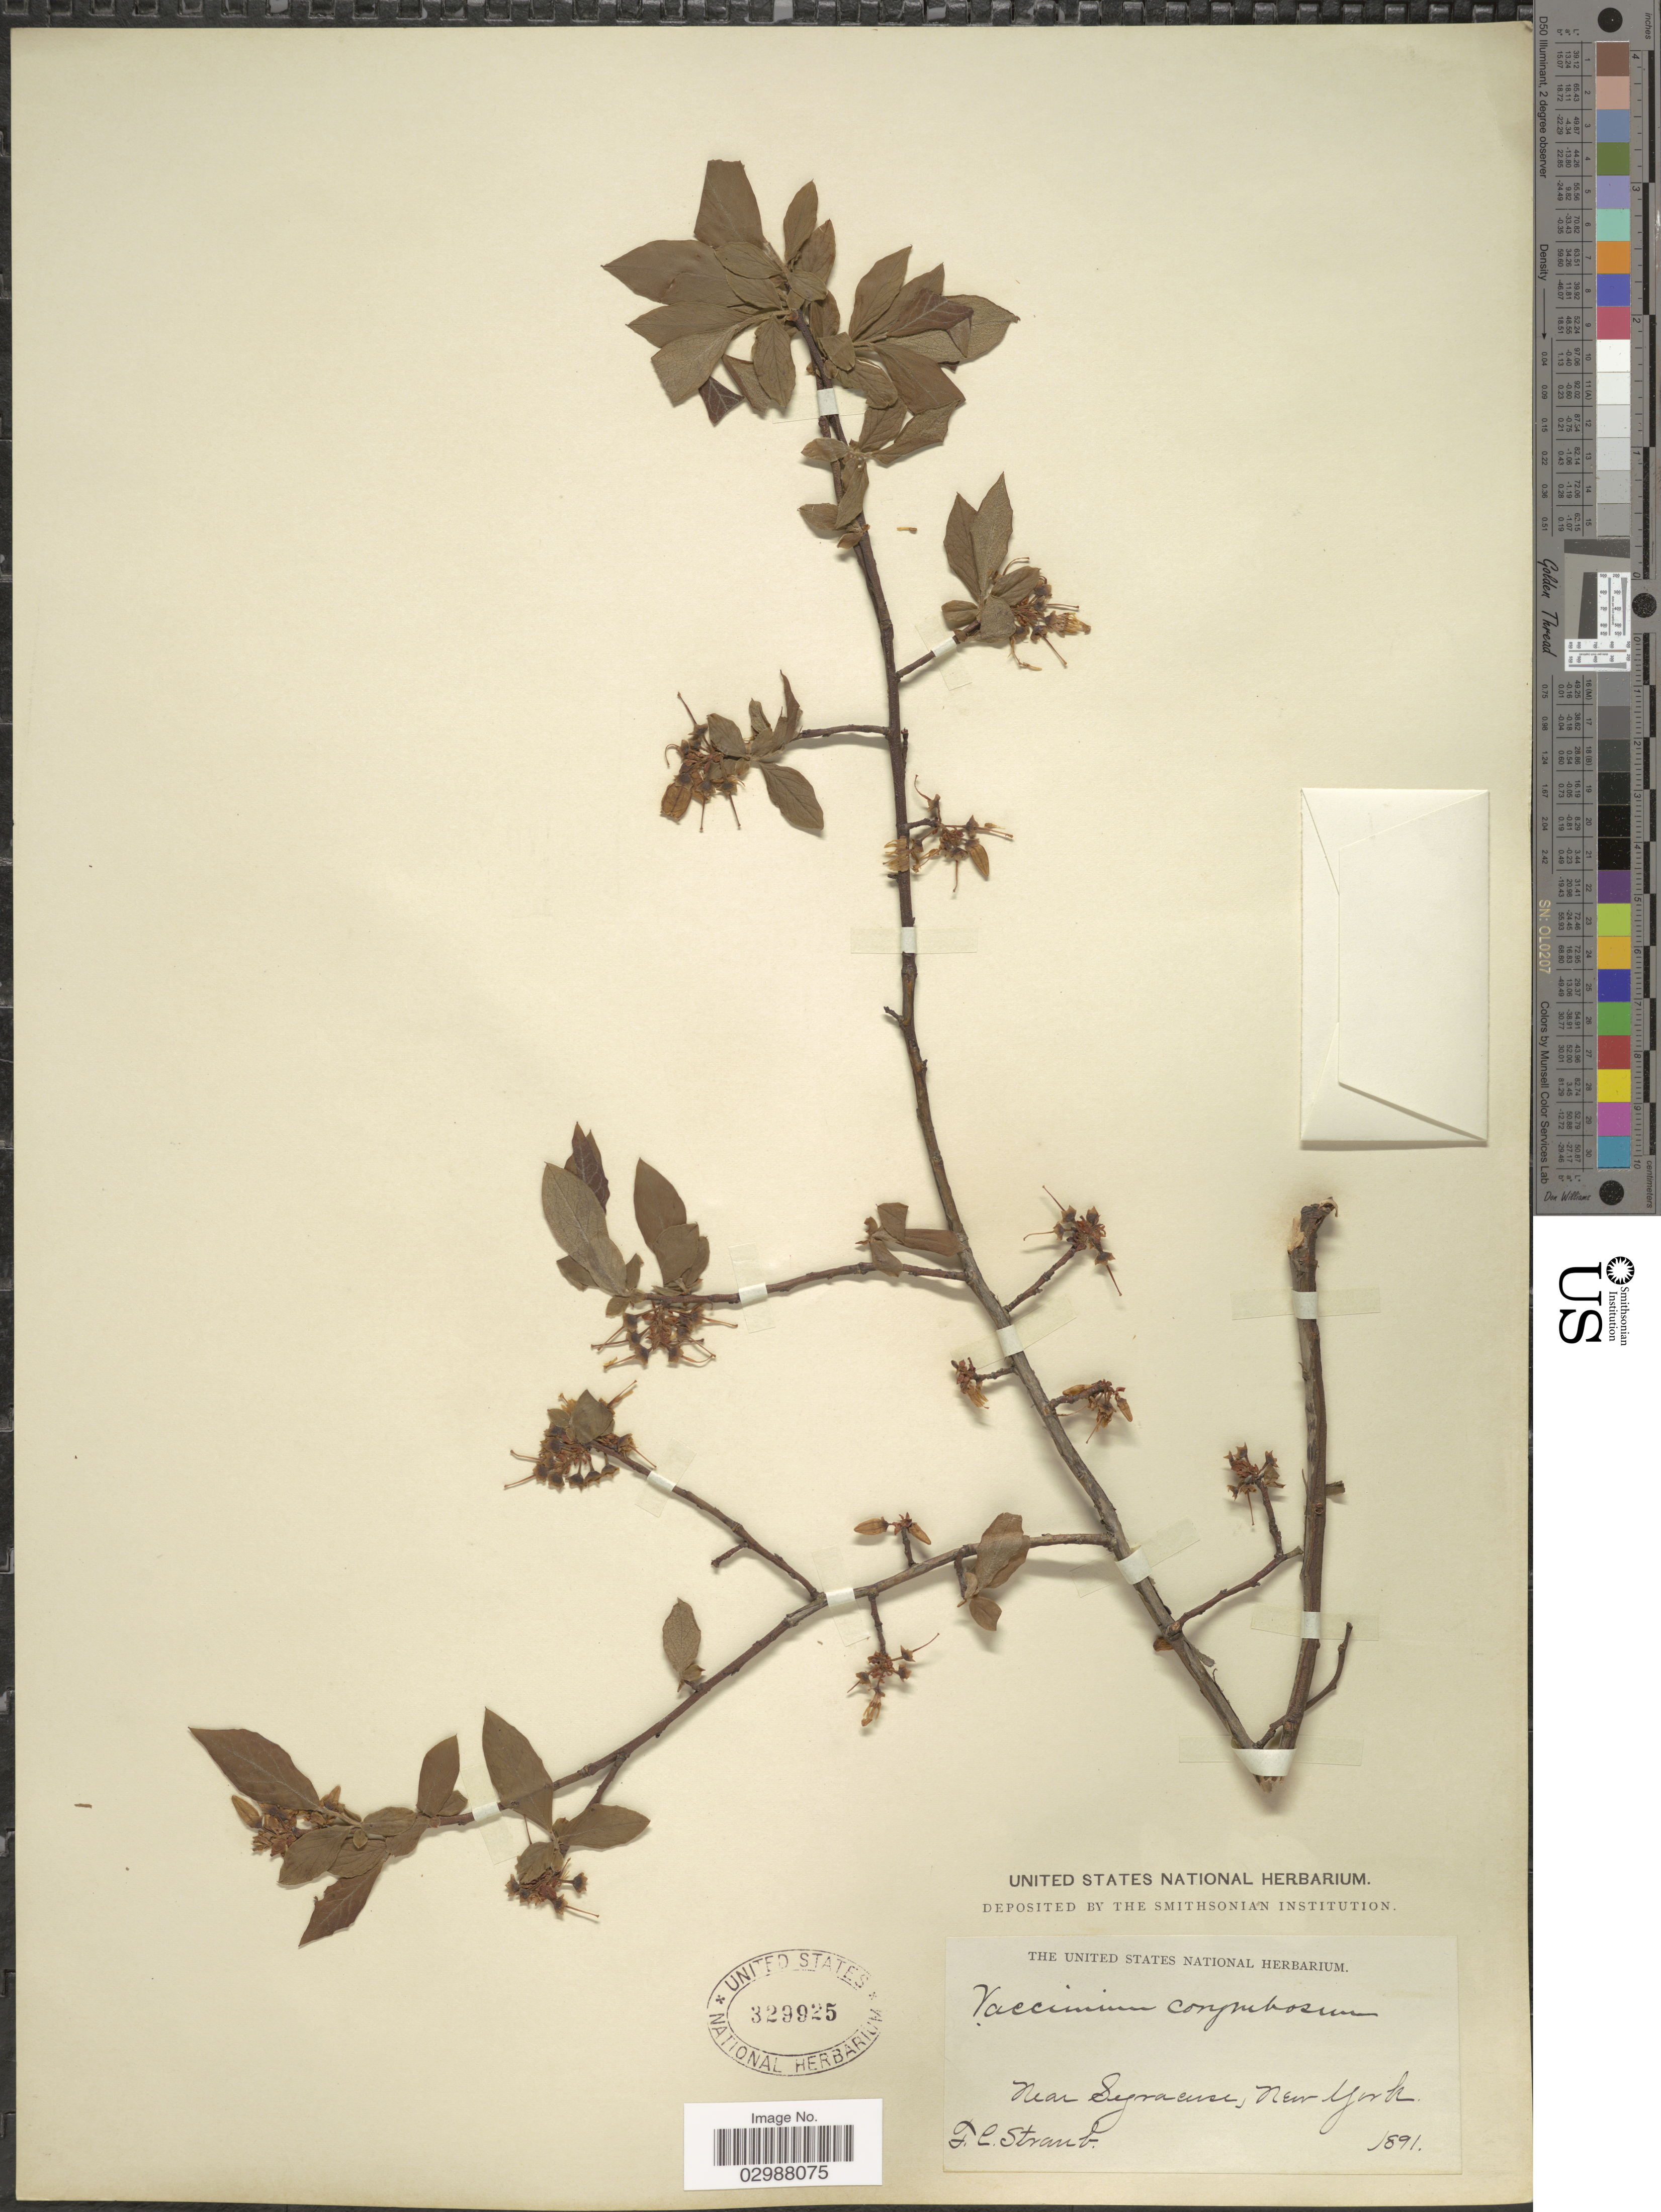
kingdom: Plantae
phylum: Tracheophyta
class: Magnoliopsida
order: Ericales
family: Ericaceae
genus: Vaccinium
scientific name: Vaccinium corymbosum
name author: L.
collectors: F. Straub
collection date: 1891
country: United States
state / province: New York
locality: Near Syracuse.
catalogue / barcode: US 329925